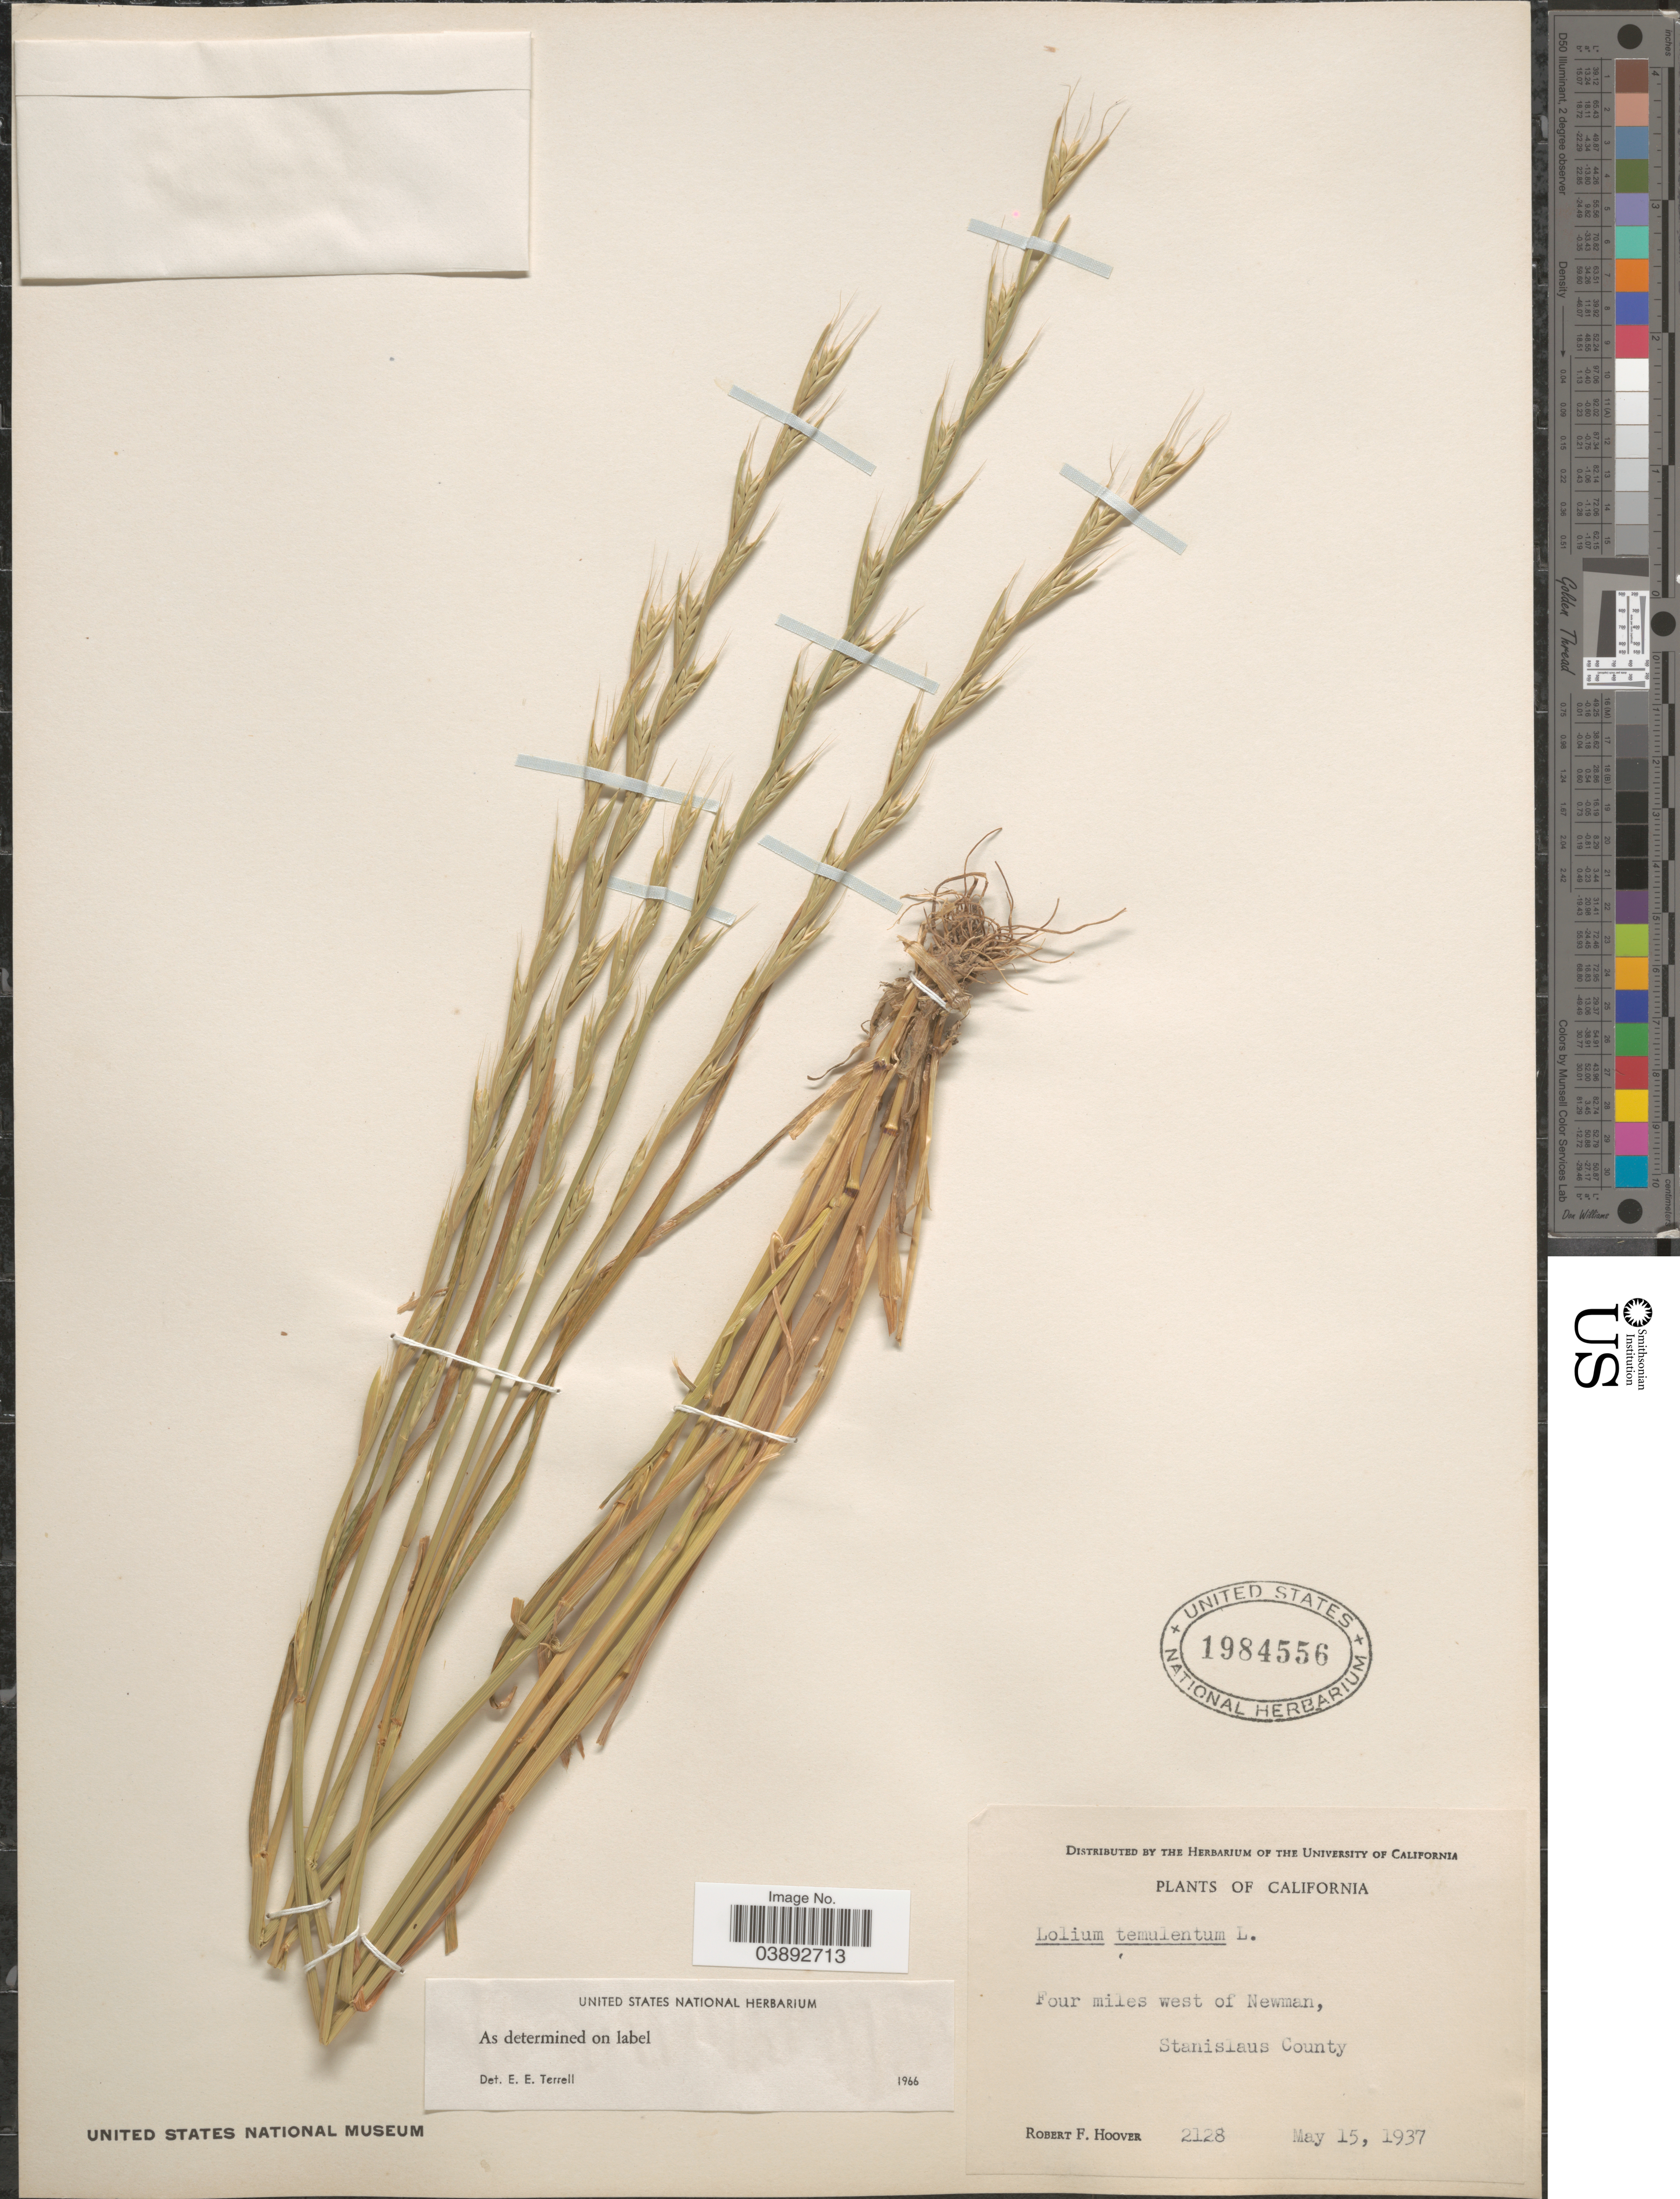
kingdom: Plantae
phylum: Tracheophyta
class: Liliopsida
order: Poales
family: Poaceae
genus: Lolium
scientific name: Lolium temulentum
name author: L.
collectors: R. F. Hoover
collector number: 2128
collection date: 1937-05-15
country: United States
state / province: California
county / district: Stanislaus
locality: Four miles west of Newman, Stanislaus County.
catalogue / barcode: US 1984556